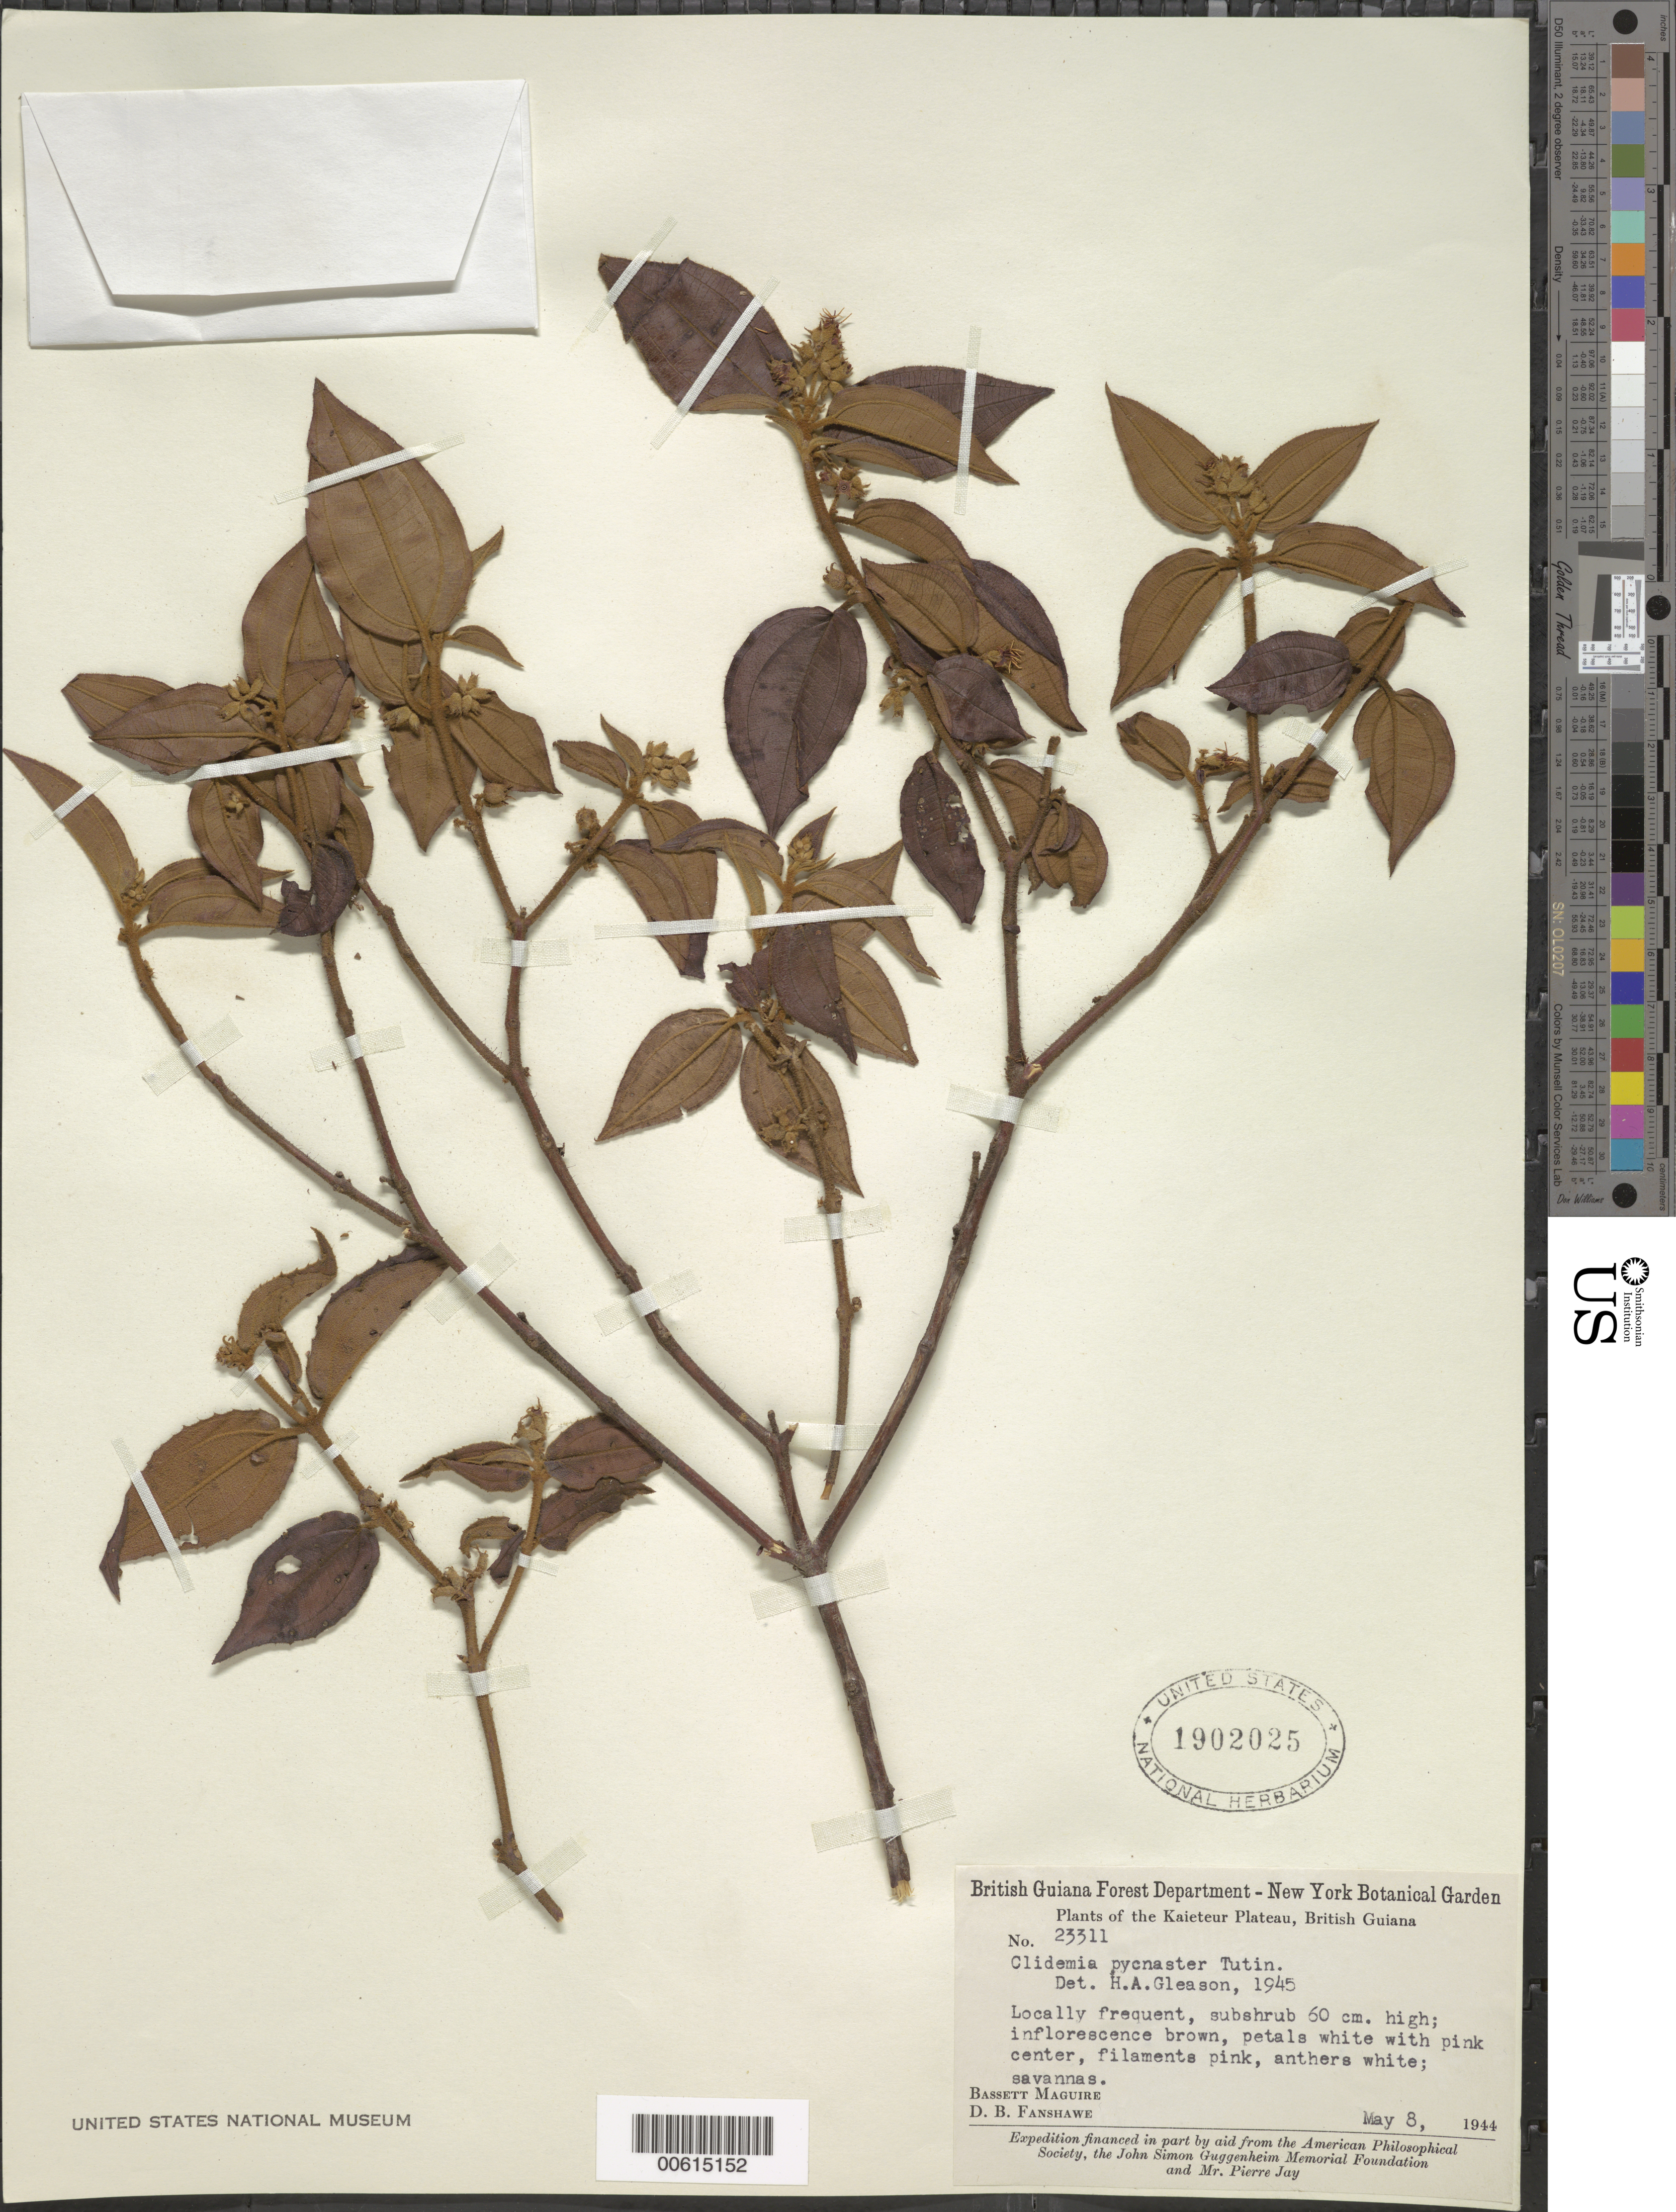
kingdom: Plantae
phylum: Tracheophyta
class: Magnoliopsida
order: Myrtales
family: Melastomataceae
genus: Clidemia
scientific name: Clidemia pycnaster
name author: Tutin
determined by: Gleason, H. A.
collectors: B. Maguire & D. B. Fanshawe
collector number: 23311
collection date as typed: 8-May-44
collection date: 1944-05-08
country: Guyana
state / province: Potaro-Siparuni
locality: Kaieteur Plateau, Potaro River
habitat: Savannas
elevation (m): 427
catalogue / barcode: US 1902025